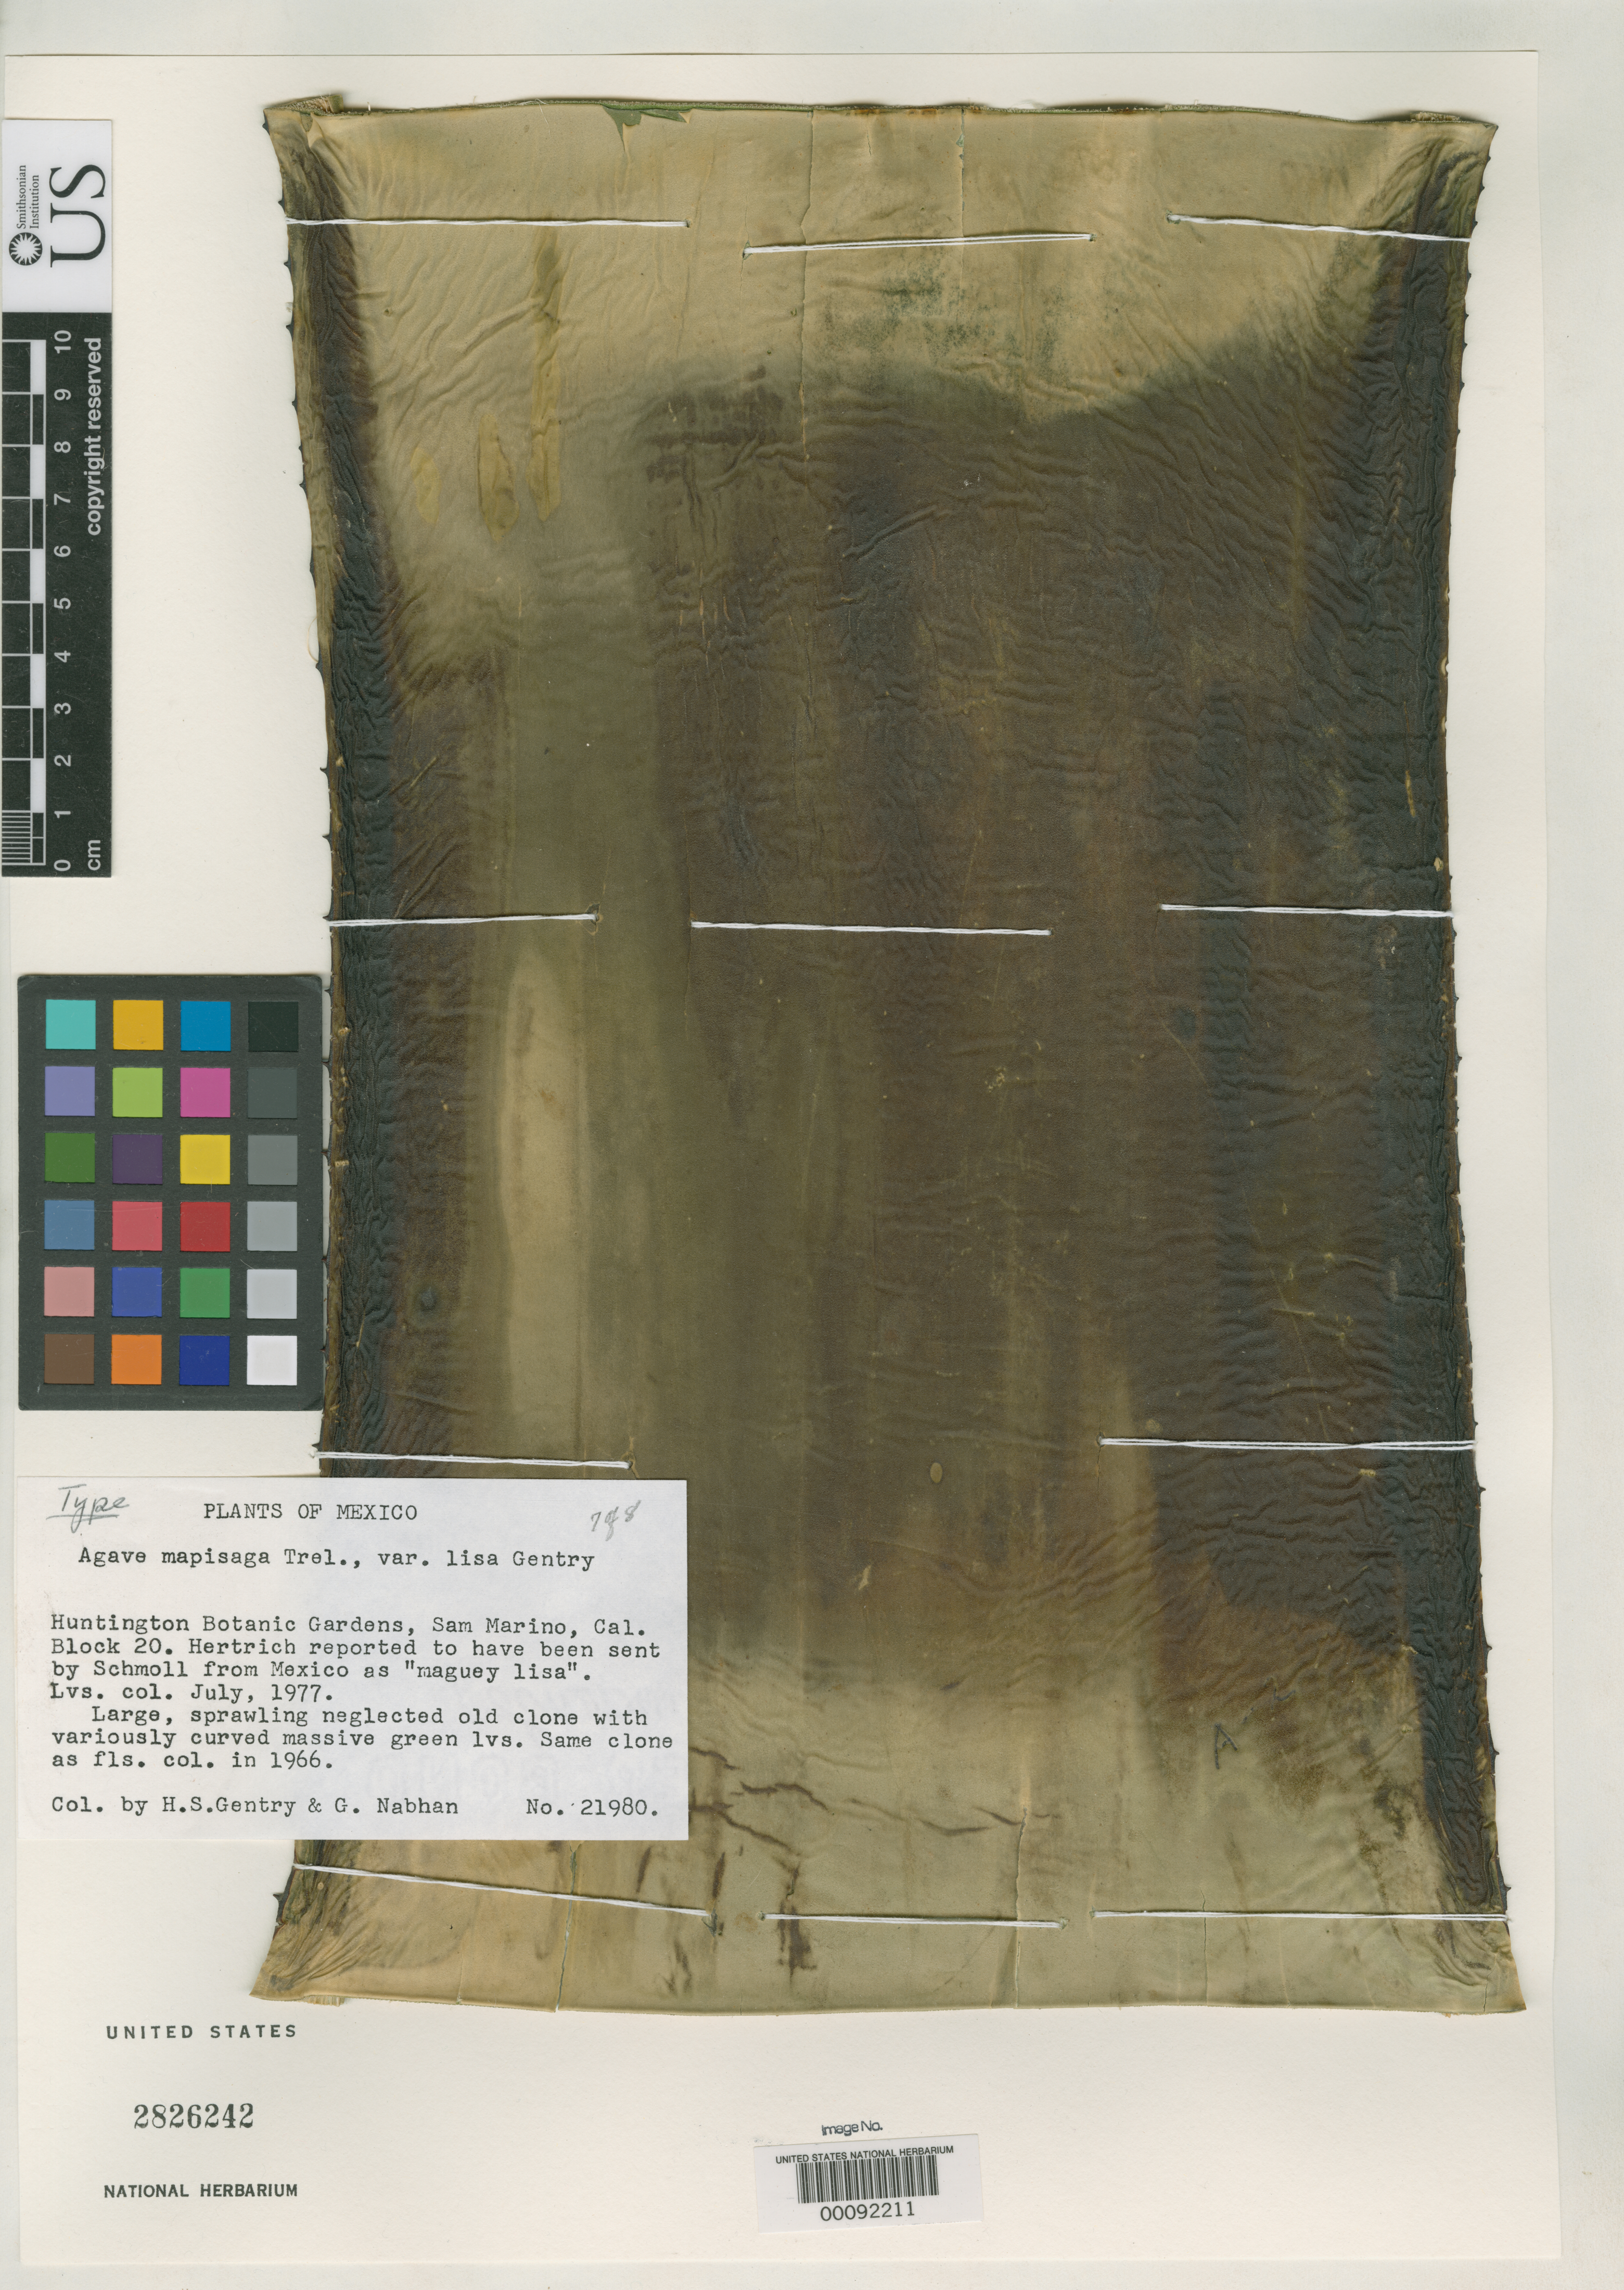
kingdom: Plantae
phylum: Tracheophyta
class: Liliopsida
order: Asparagales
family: Asparagaceae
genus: Agave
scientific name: Agave mapisaga var. lisa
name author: Gentry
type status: Holotype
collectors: H. S. Gentry & G. Nabhan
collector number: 21980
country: Mexico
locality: E of Monserrat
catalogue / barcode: US 2826242